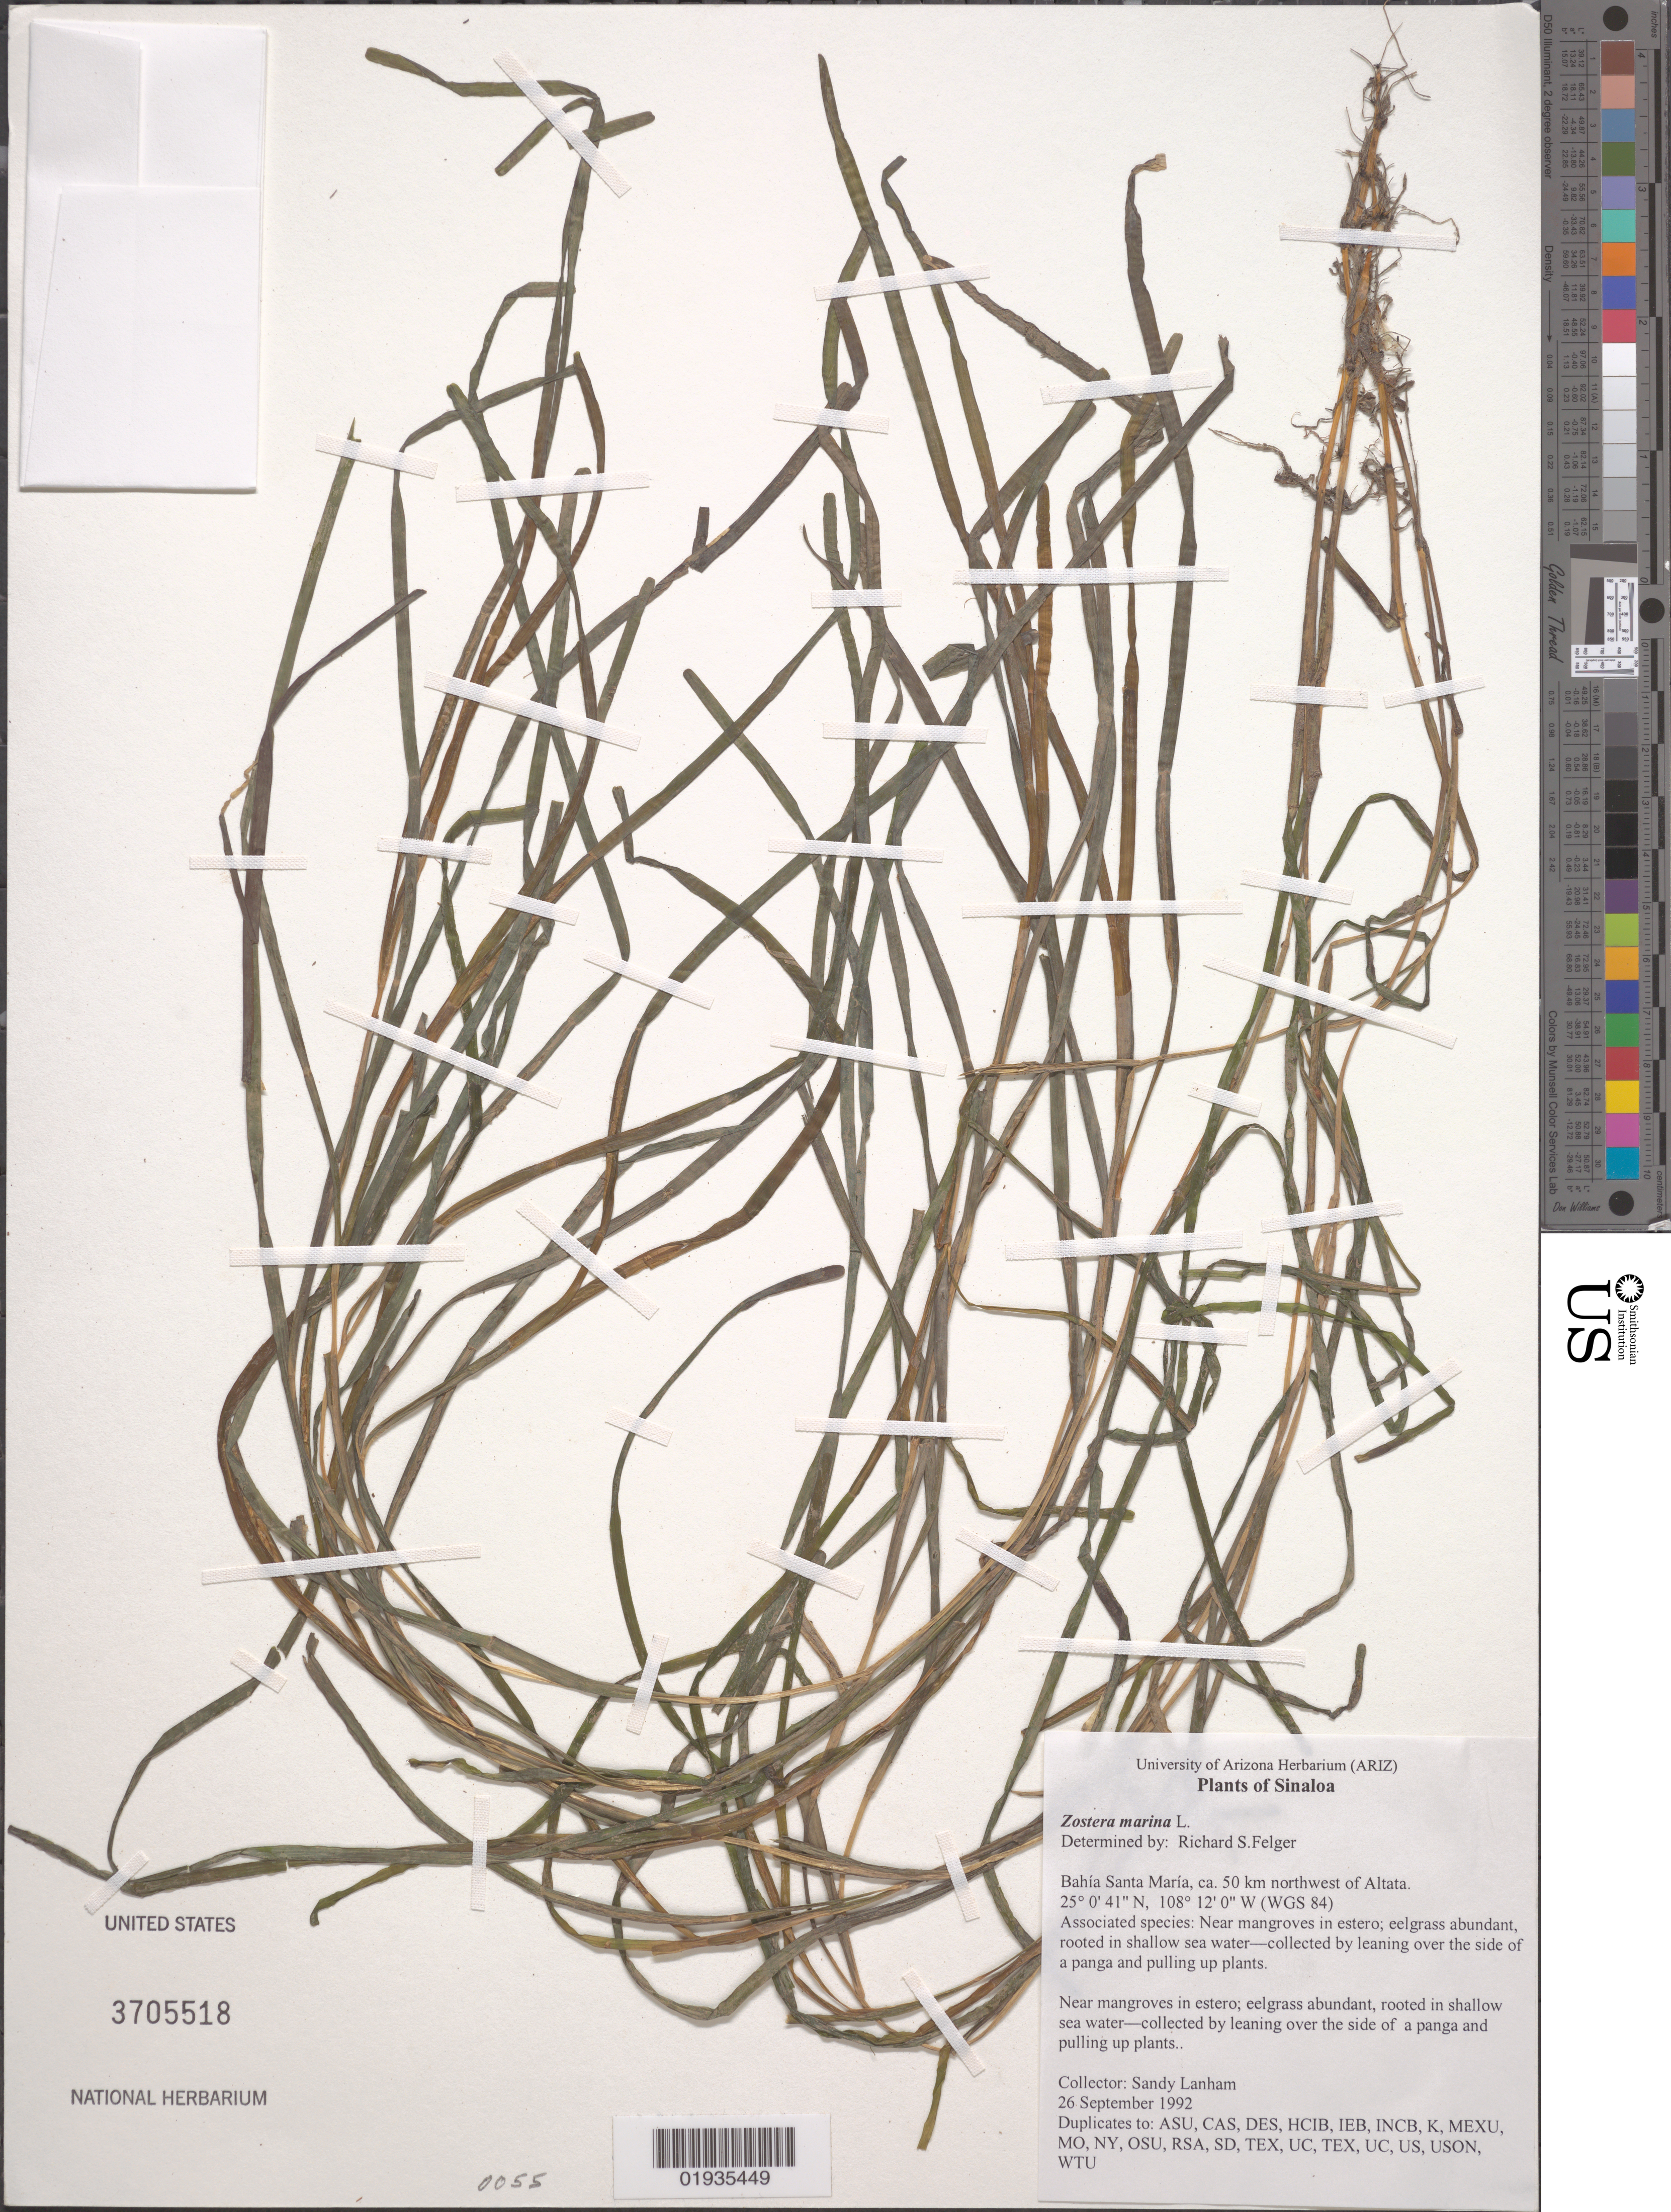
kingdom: Plantae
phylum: Tracheophyta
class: Liliopsida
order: Alismatales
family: Zosteraceae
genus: Zostera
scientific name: Zostera marina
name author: L.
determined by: Felger, R. S.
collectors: S. Lanham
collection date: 1992-09-26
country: Mexico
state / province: Sinaloa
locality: Bahia Santa Maria, ca. 50 km NW of Altata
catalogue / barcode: US 3705518